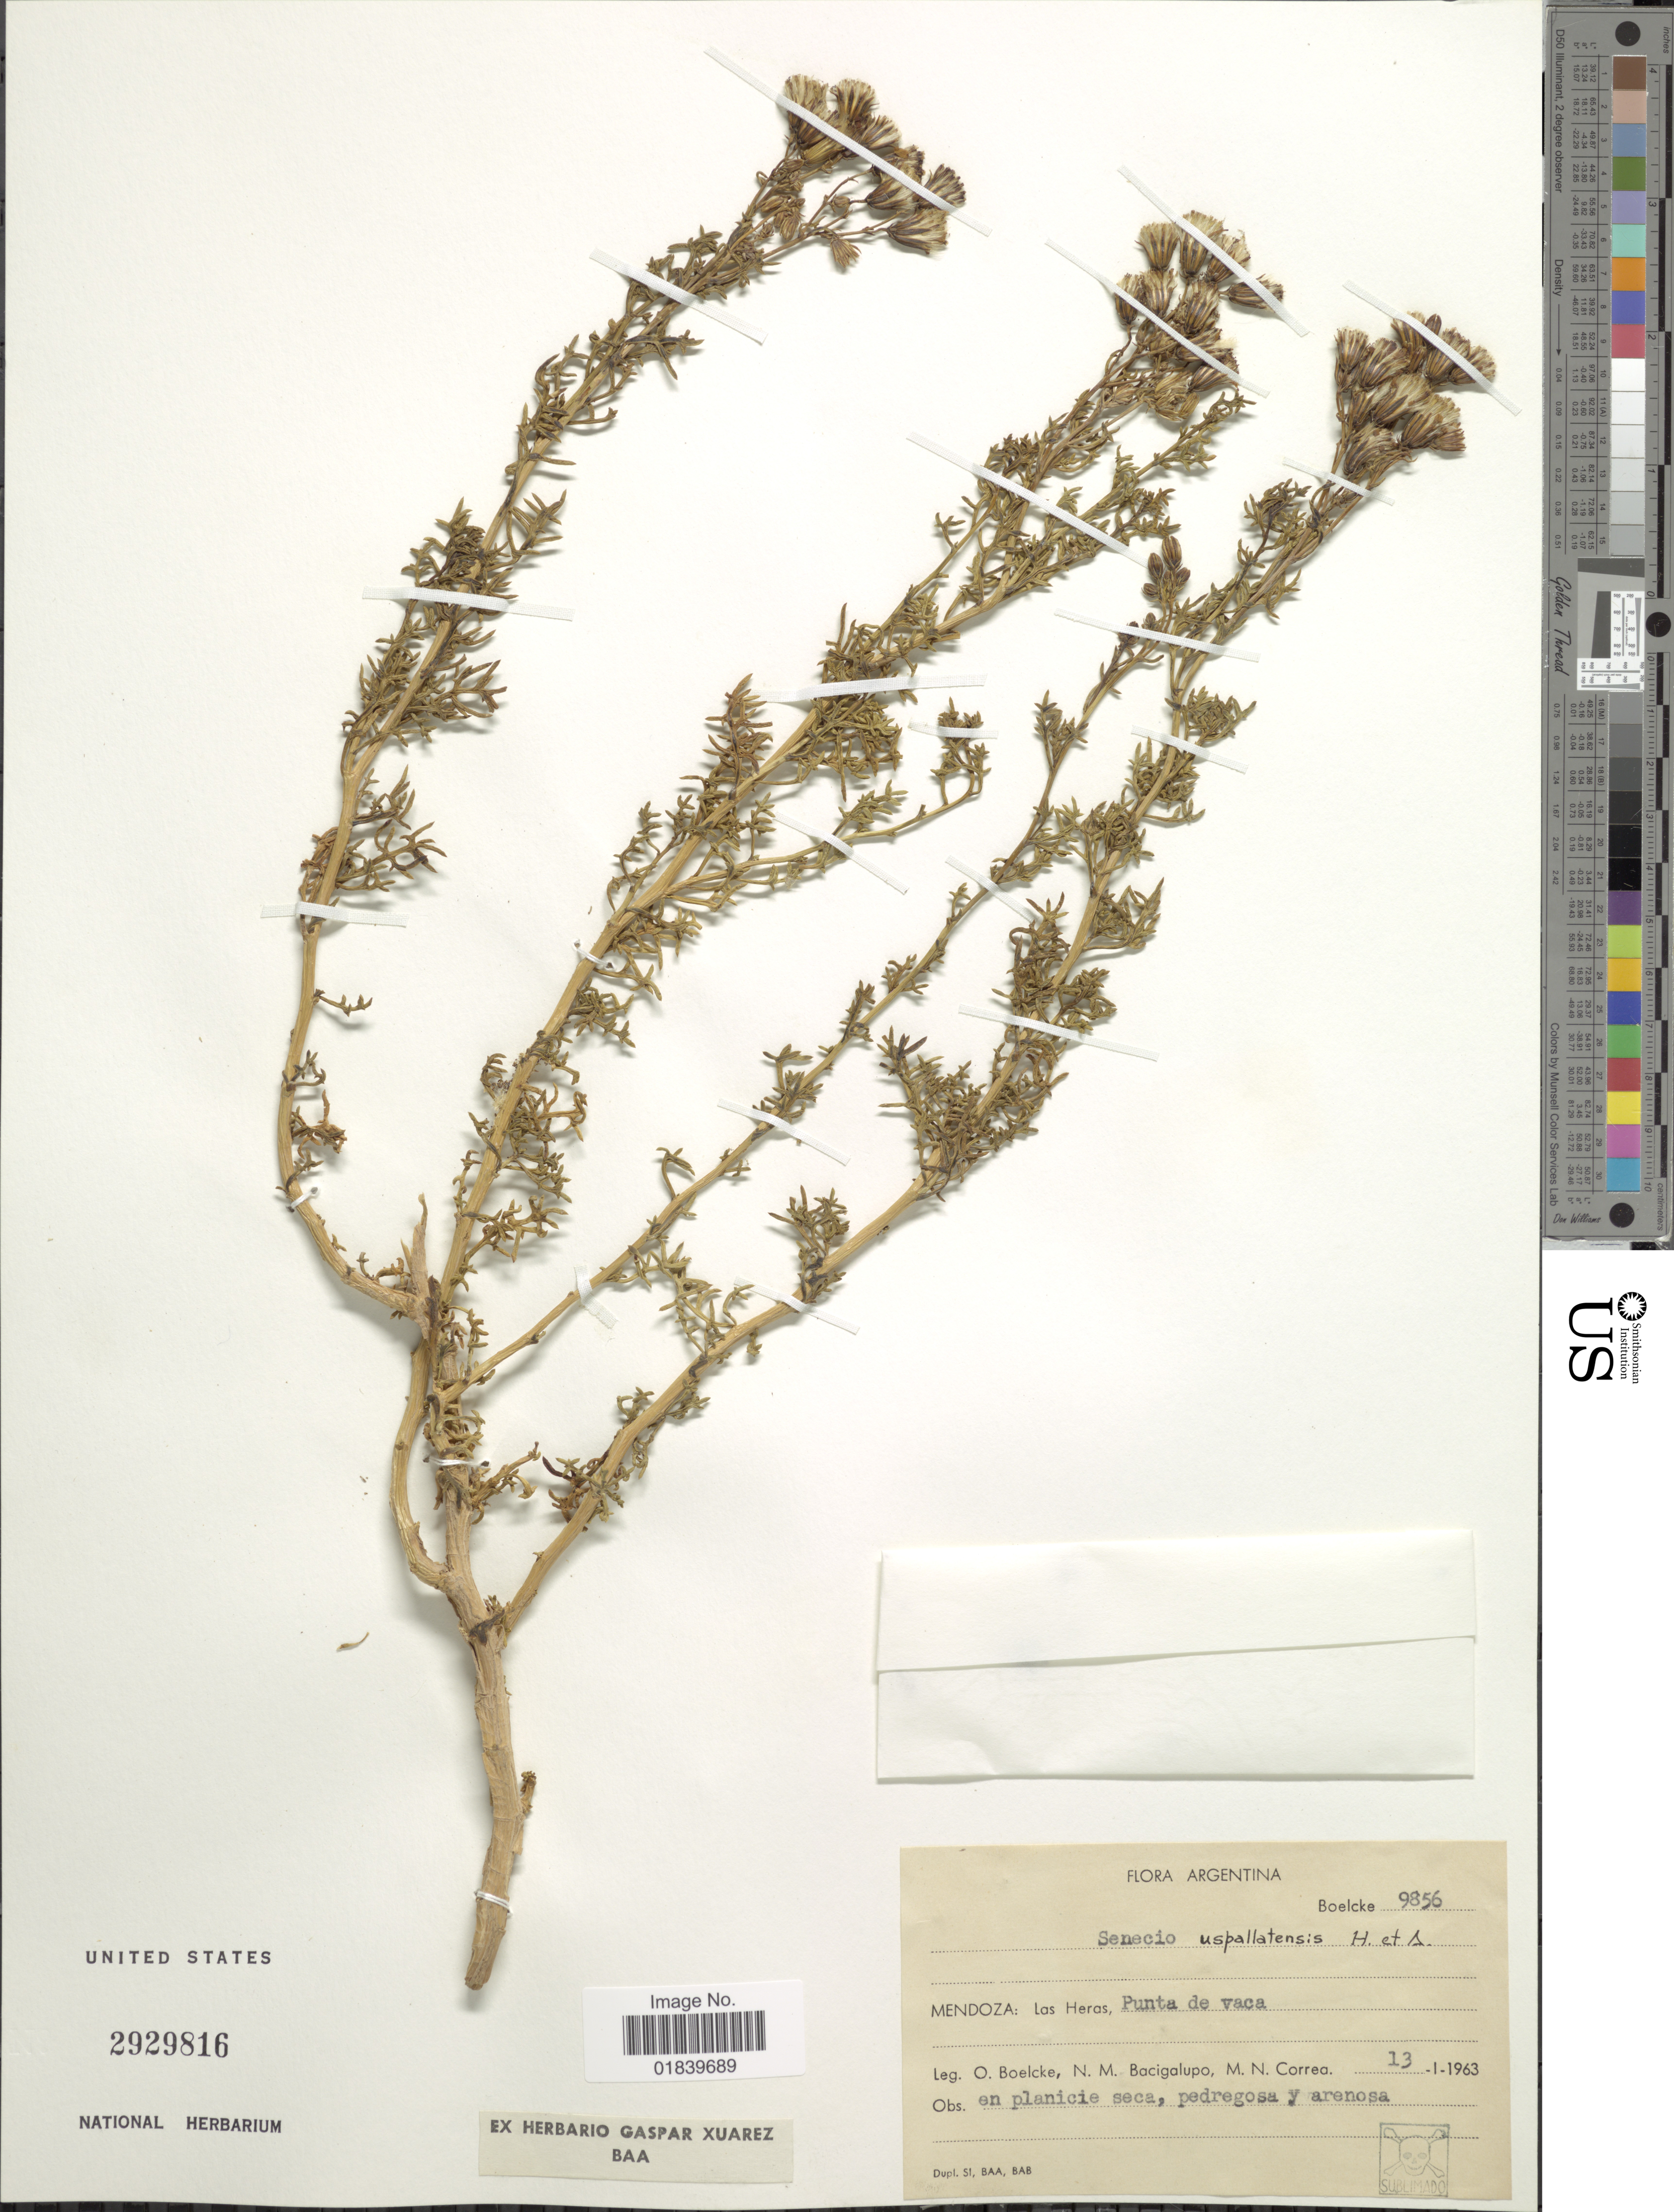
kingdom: Plantae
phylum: Tracheophyta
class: Magnoliopsida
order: Asterales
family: Asteraceae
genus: Senecio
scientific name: Senecio uspallatensis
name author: Hook. & Arn.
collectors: O. Boelcke, N. Bacigalupi & M. N. Correa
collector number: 9856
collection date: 1963-01-13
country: Argentina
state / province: Mendoza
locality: Mendoza: Las Heros, Punta de vaca.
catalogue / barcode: US 2929816